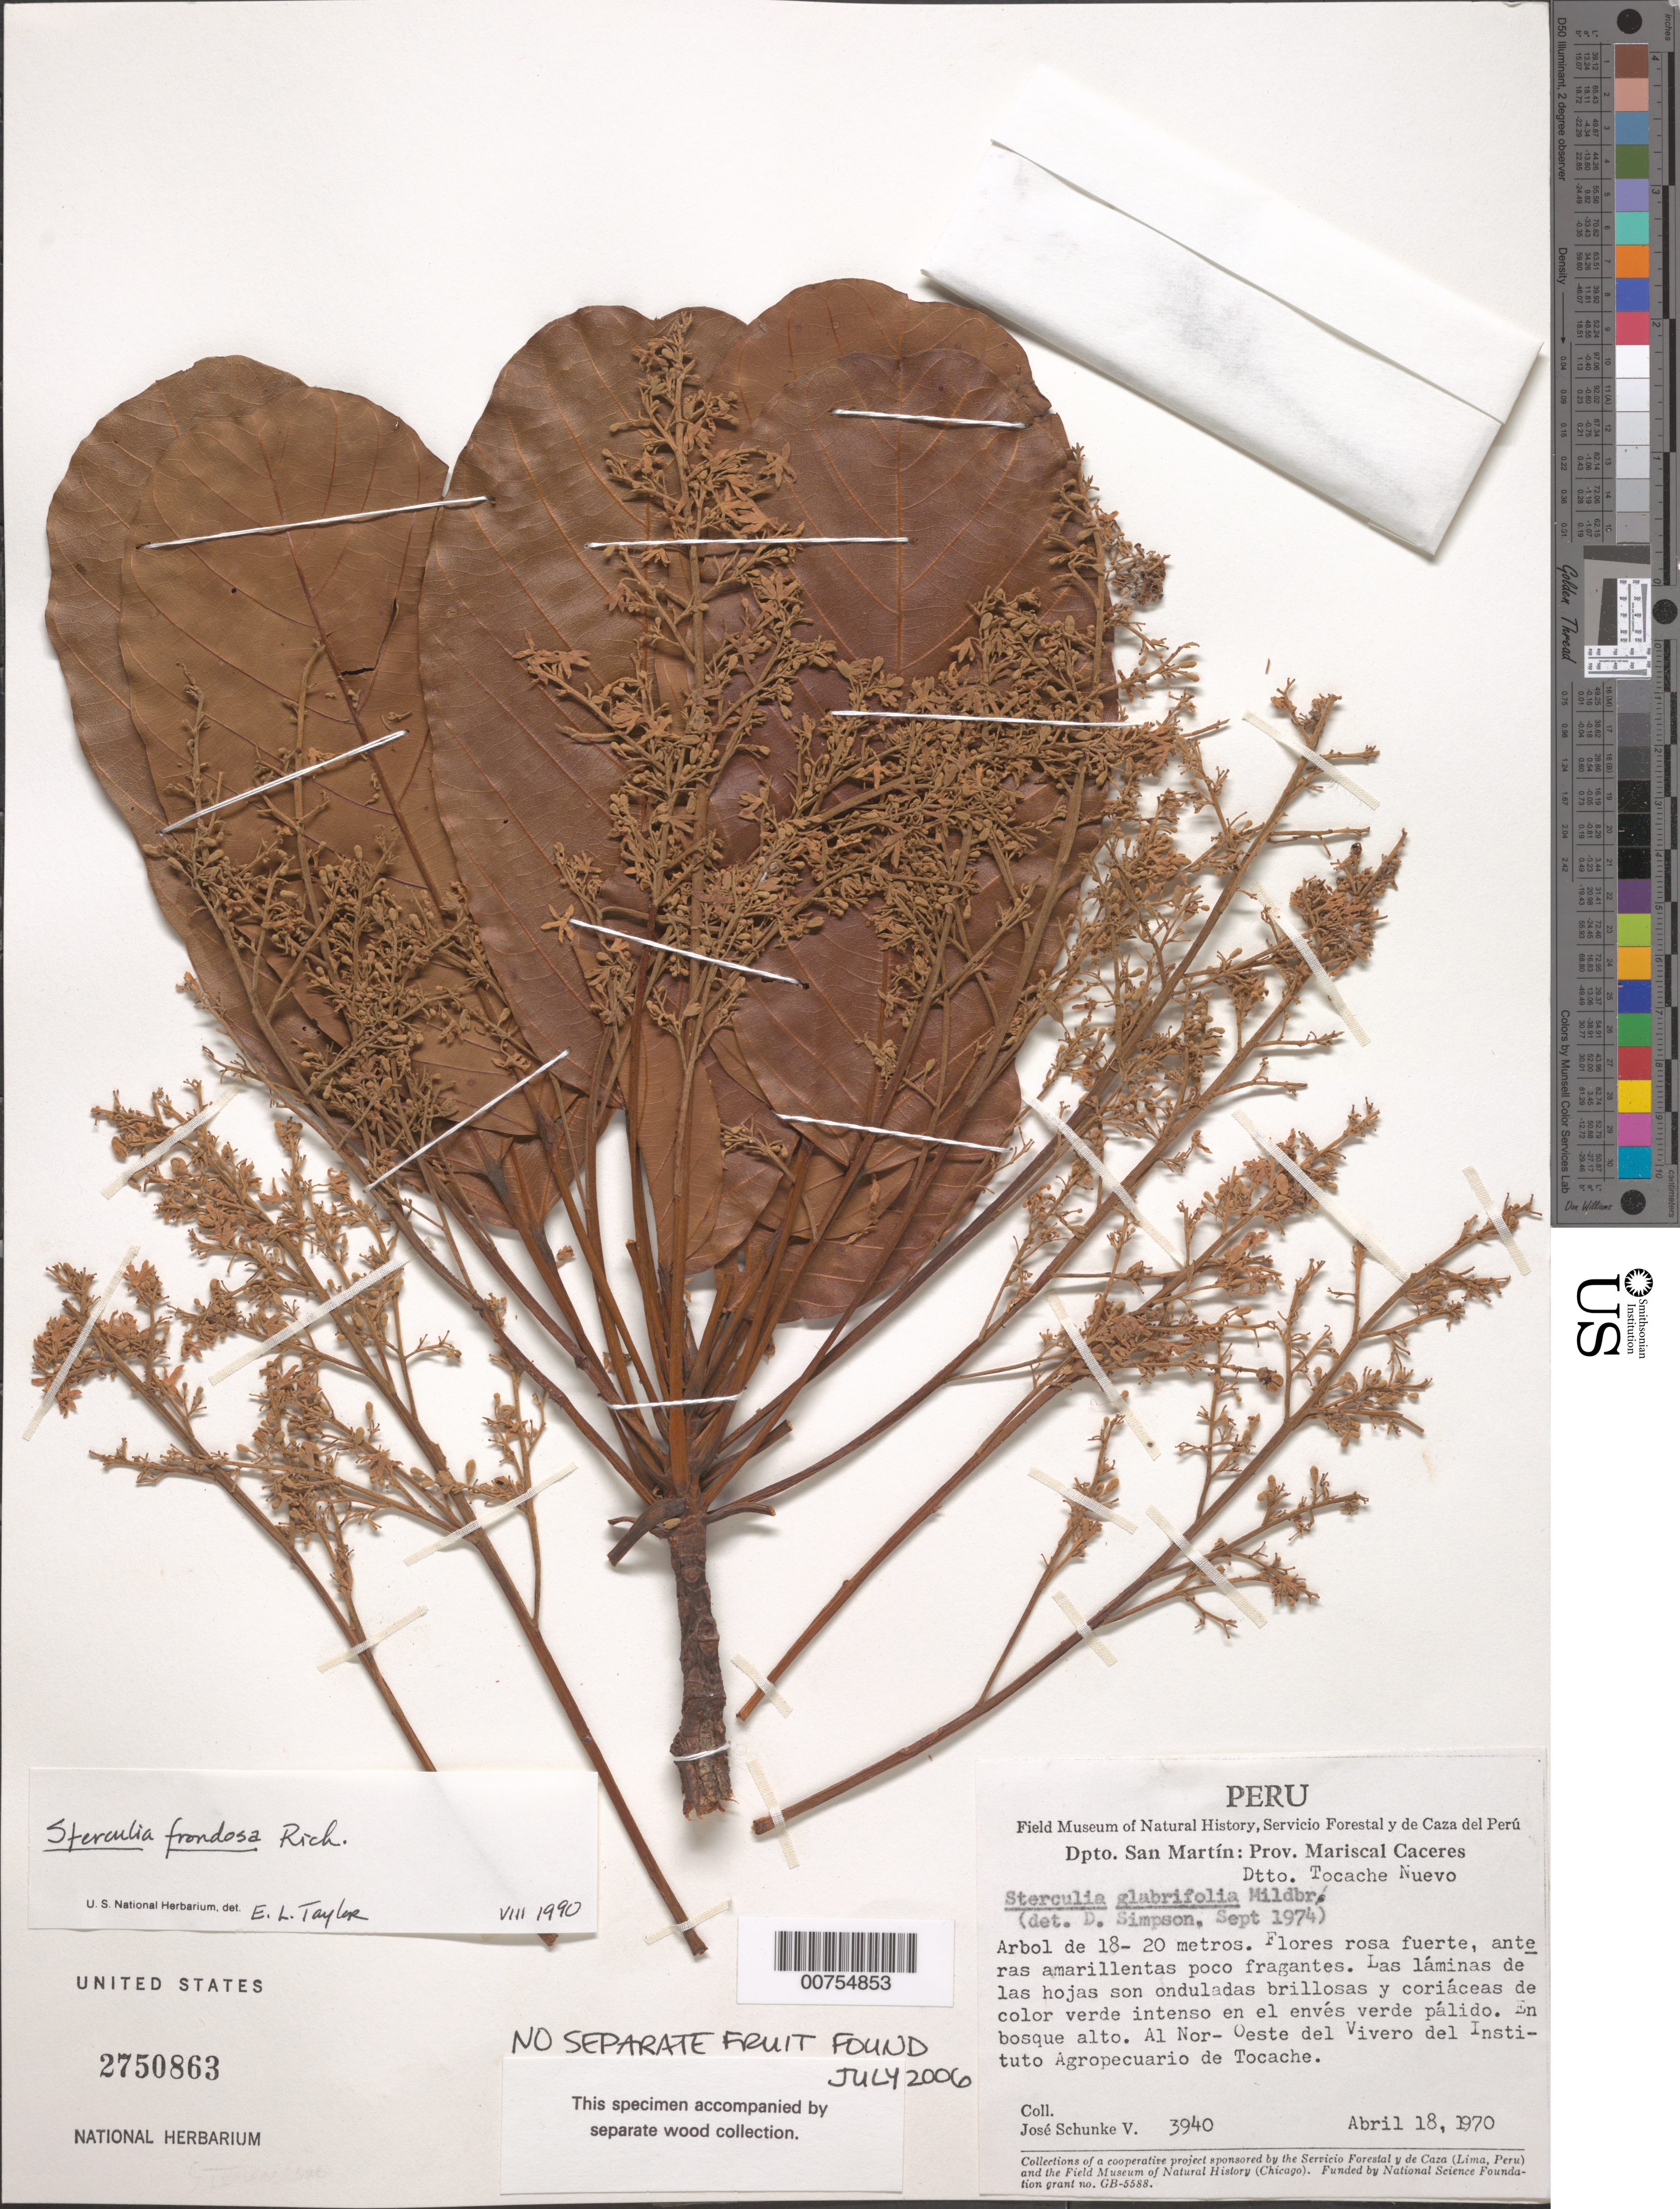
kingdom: Plantae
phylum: Tracheophyta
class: Magnoliopsida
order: Malvales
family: Malvaceae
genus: Sterculia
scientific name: Sterculia frondosa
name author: Rich.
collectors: J. Schunke Vigo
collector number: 3940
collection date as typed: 18 Apr 1970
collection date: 1970-04-18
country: Peru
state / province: San Martín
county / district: Mariscal Cáceres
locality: Dtto. Tocache Nuevo. Al Nor-Oeste del Vivero del Instituto Agropecuario de Tocache.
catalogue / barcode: US 2750863